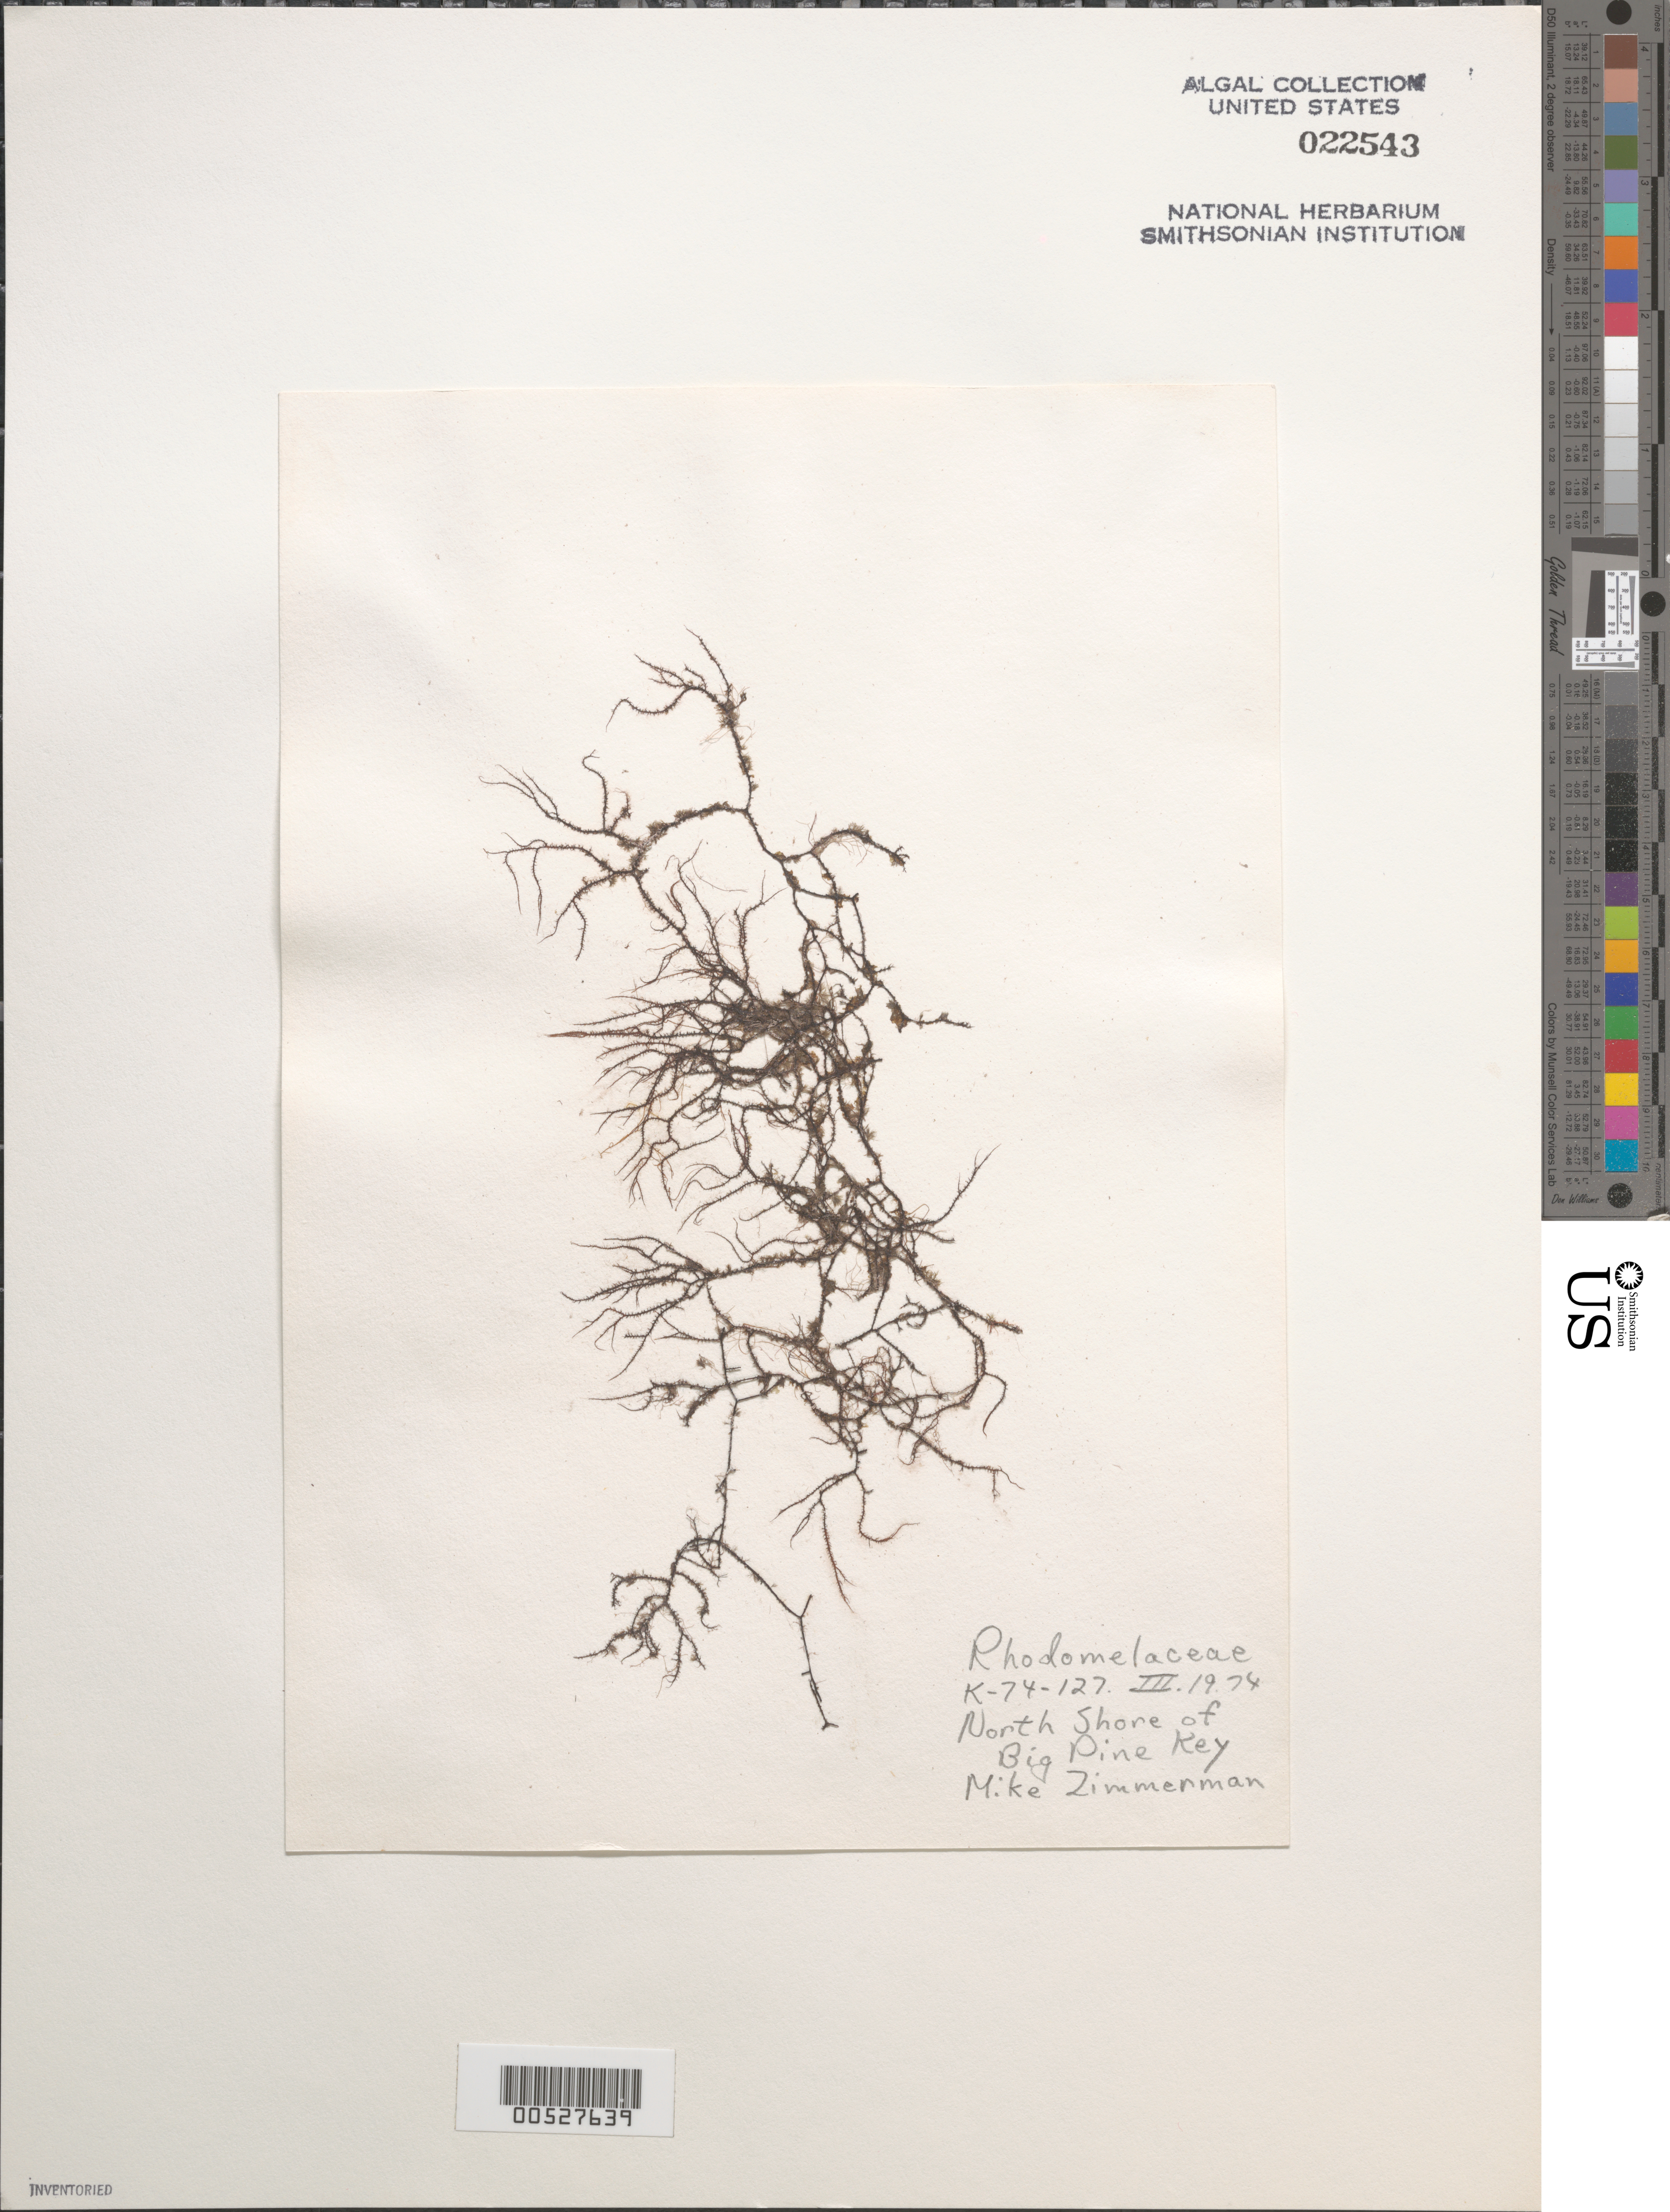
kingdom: Plantae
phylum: Rhodophyta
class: Florideophyceae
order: Ceramiales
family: Rhodomelaceae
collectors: M. Zimmerman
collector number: K-74-127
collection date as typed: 19 Mar 1974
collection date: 1974-03-19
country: United States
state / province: Florida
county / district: Monroe County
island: Big Pine Key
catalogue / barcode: US 22543